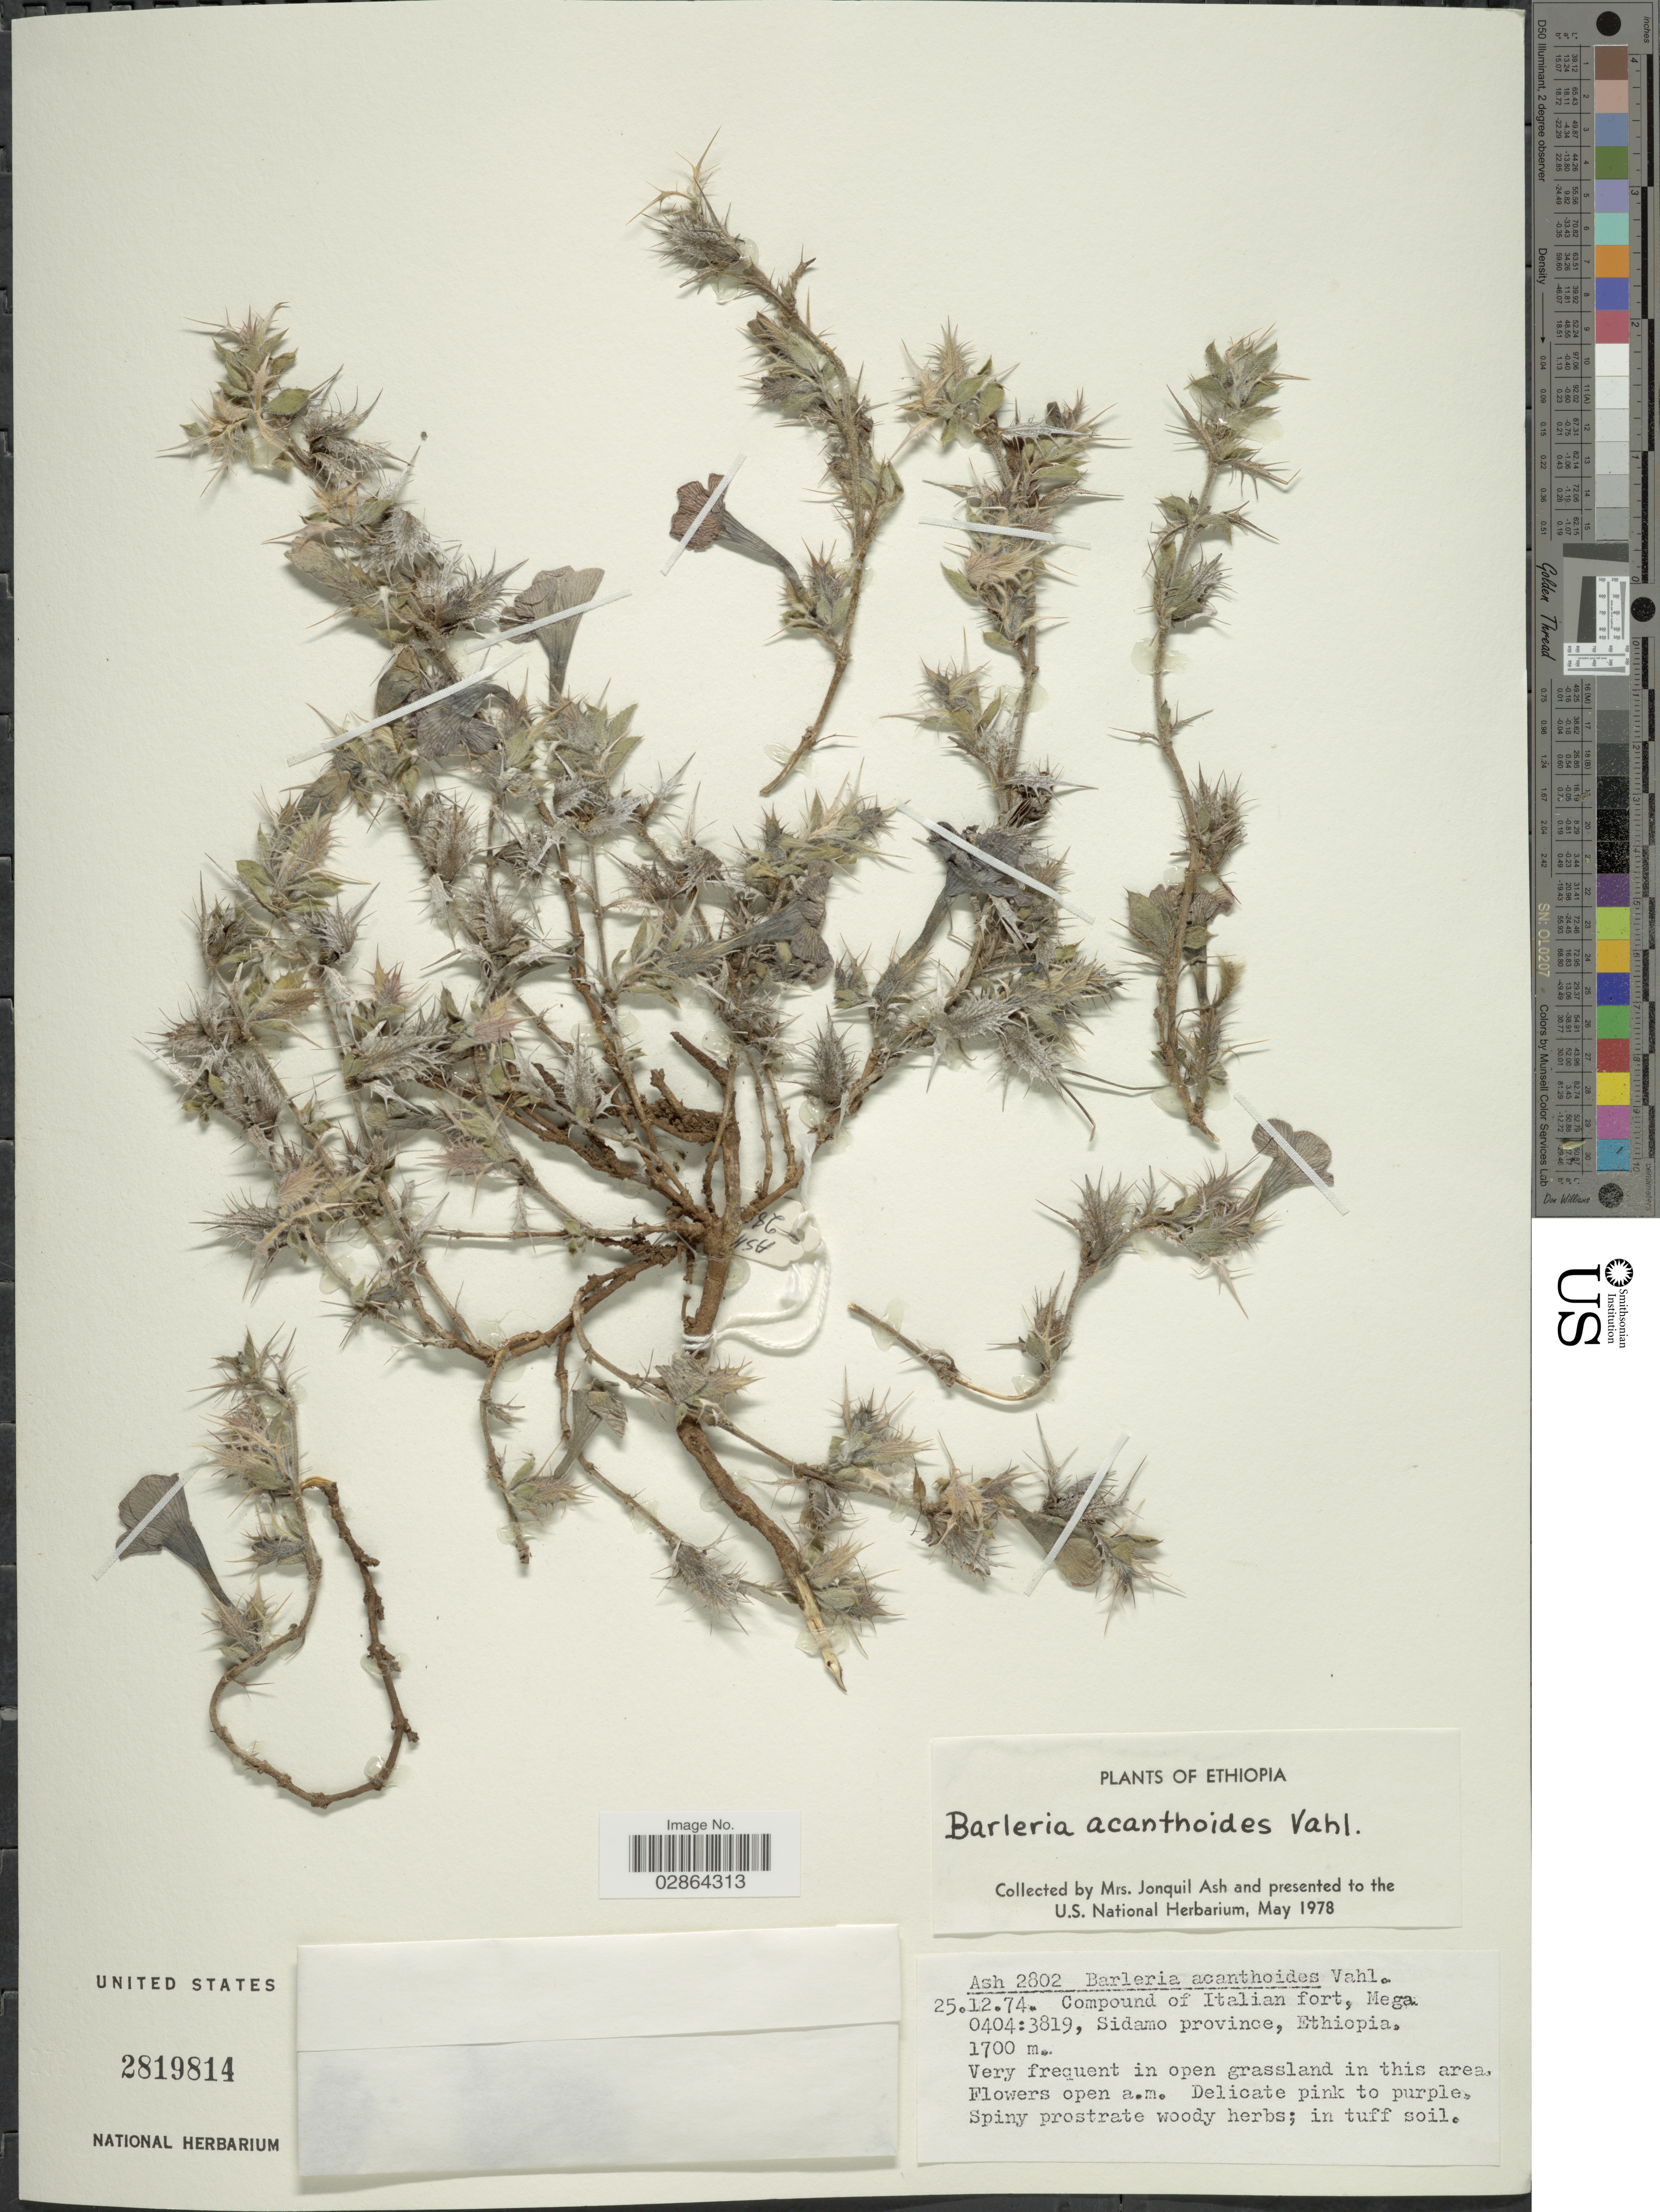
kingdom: Plantae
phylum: Tracheophyta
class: Magnoliopsida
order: Lamiales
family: Acanthaceae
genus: Barleria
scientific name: Barleria acanthoides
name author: Vahl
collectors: J. Ash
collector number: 2802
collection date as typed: Transcribed d/m/y: 25/12/74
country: Ethiopia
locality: Compound of Italian fort, Mega 0404:3819, Sidamo province.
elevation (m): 1700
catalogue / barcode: US 2829814